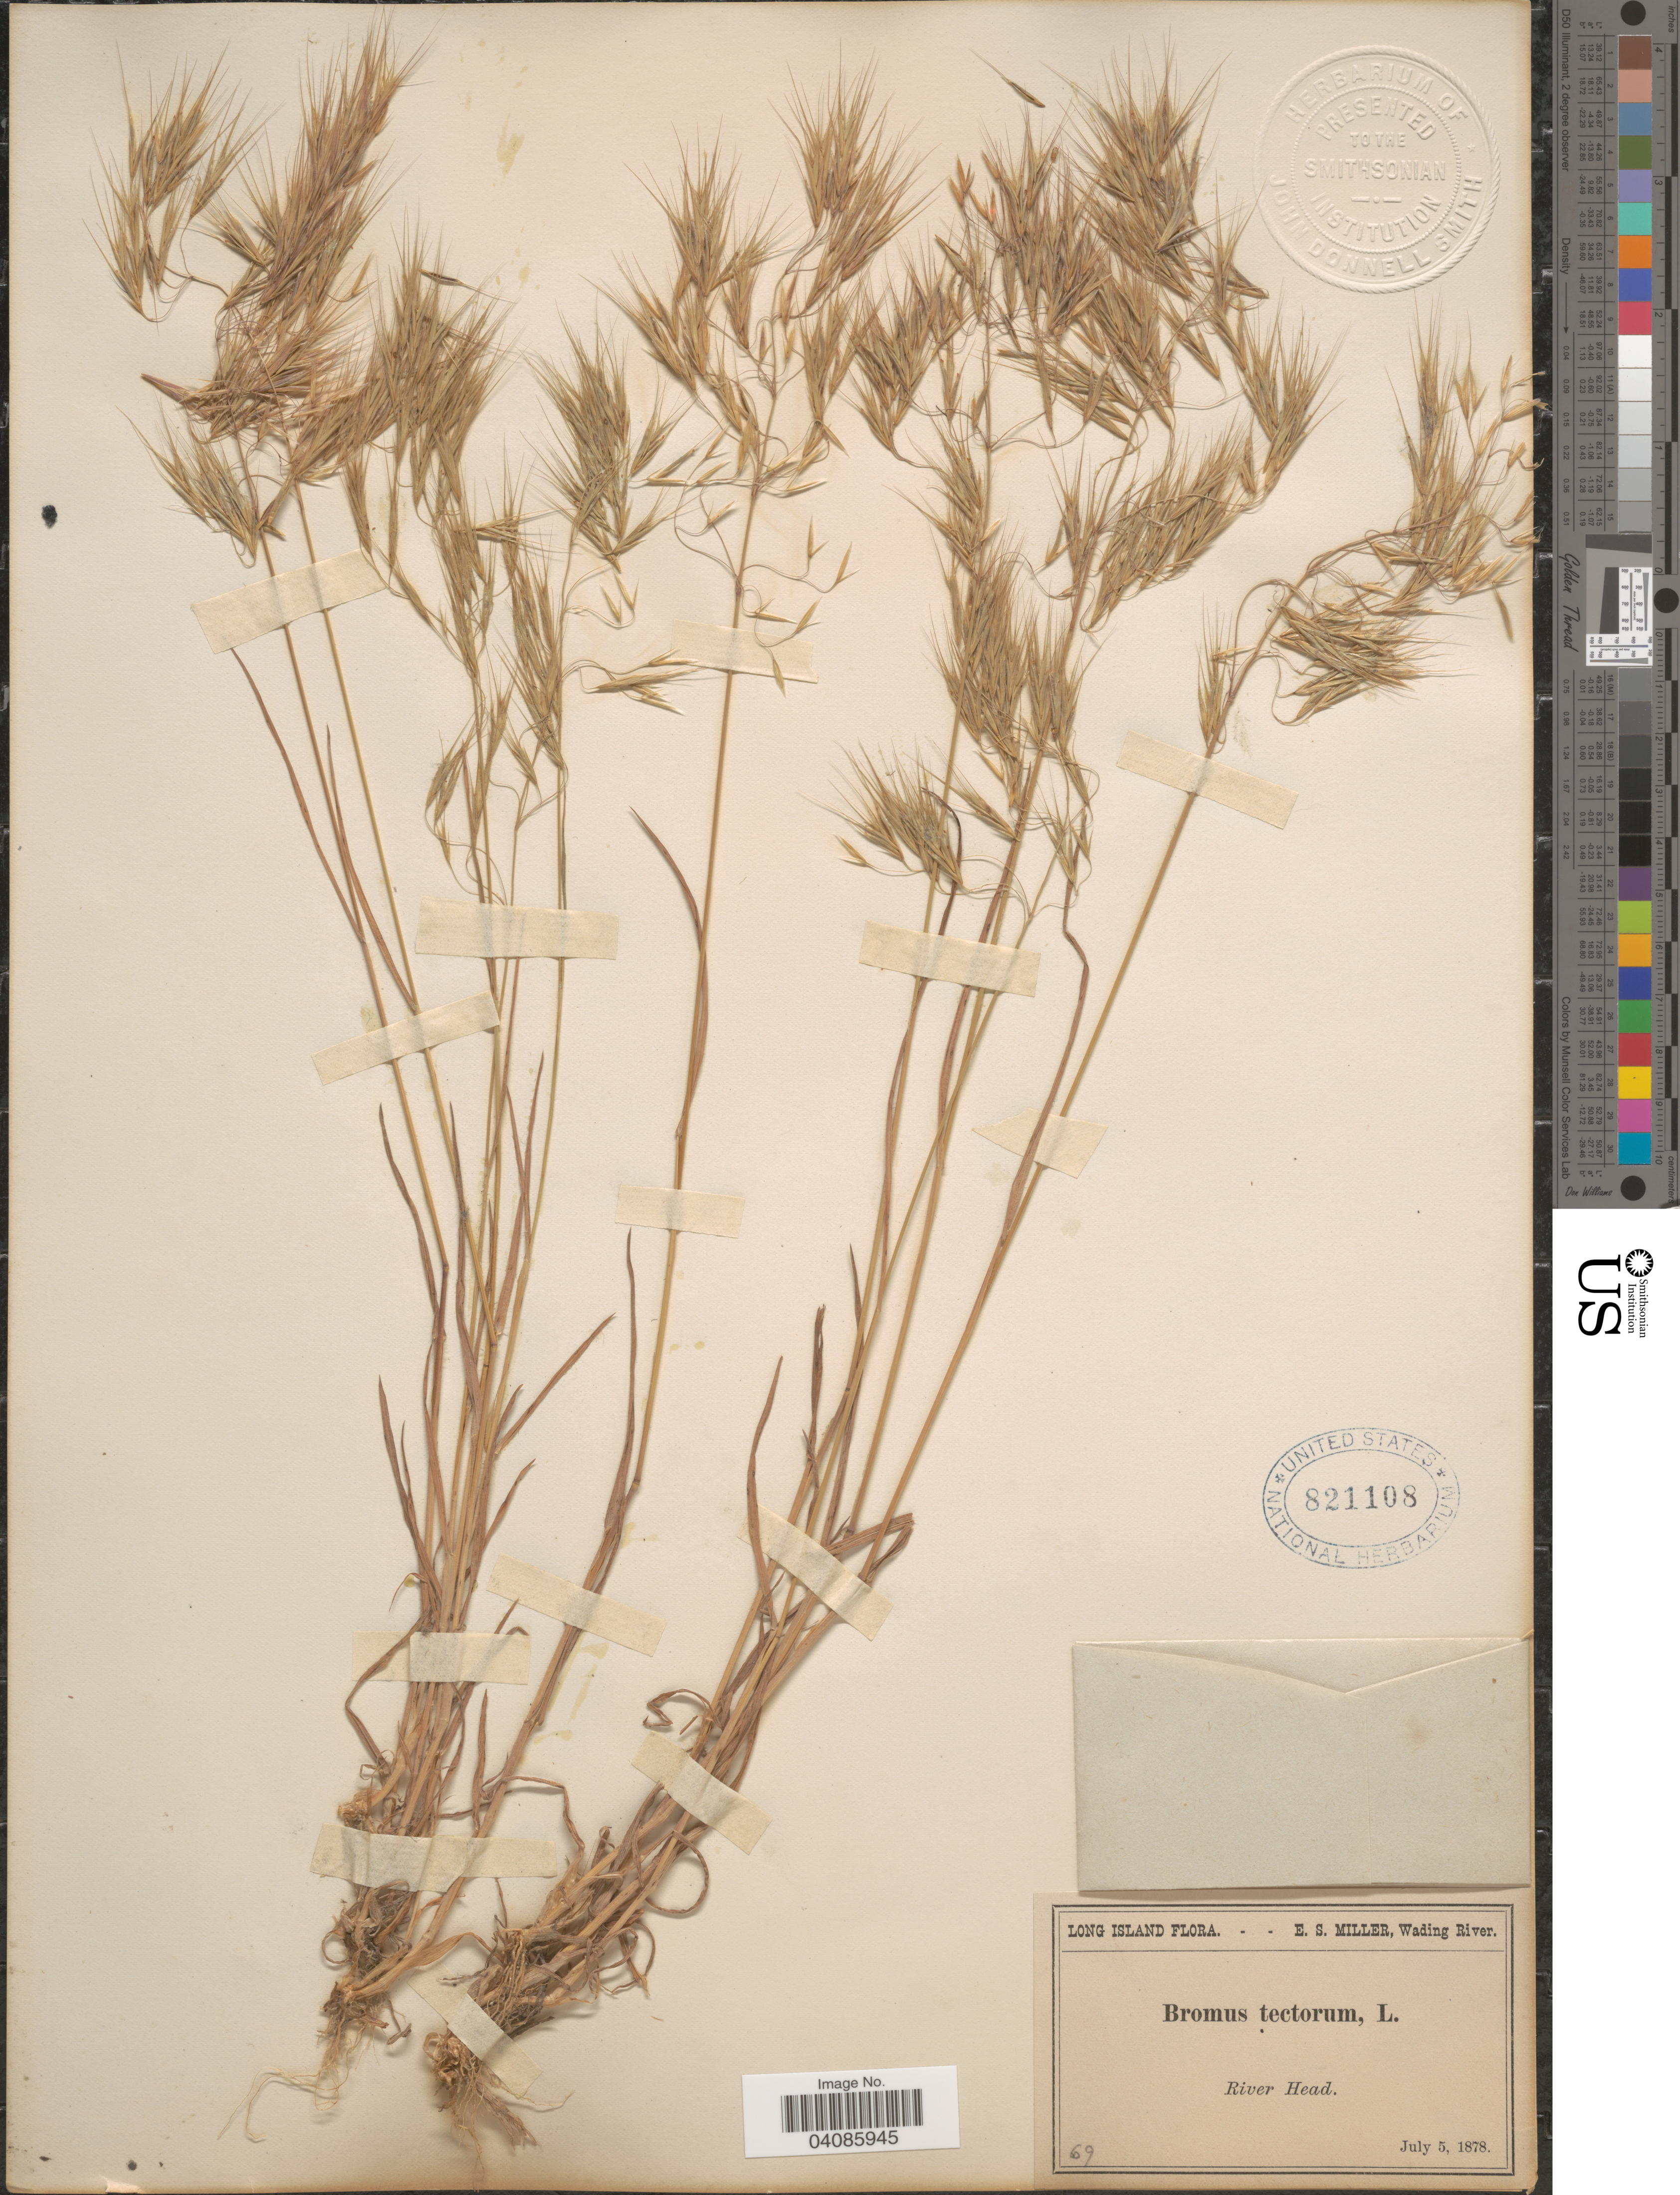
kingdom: Plantae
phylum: Tracheophyta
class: Liliopsida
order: Poales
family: Poaceae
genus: Bromus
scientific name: Bromus tectorum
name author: L.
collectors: E. S. Miller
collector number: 69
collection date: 1878-07-05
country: United States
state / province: New York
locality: Long Island. River Head.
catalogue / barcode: US 821108